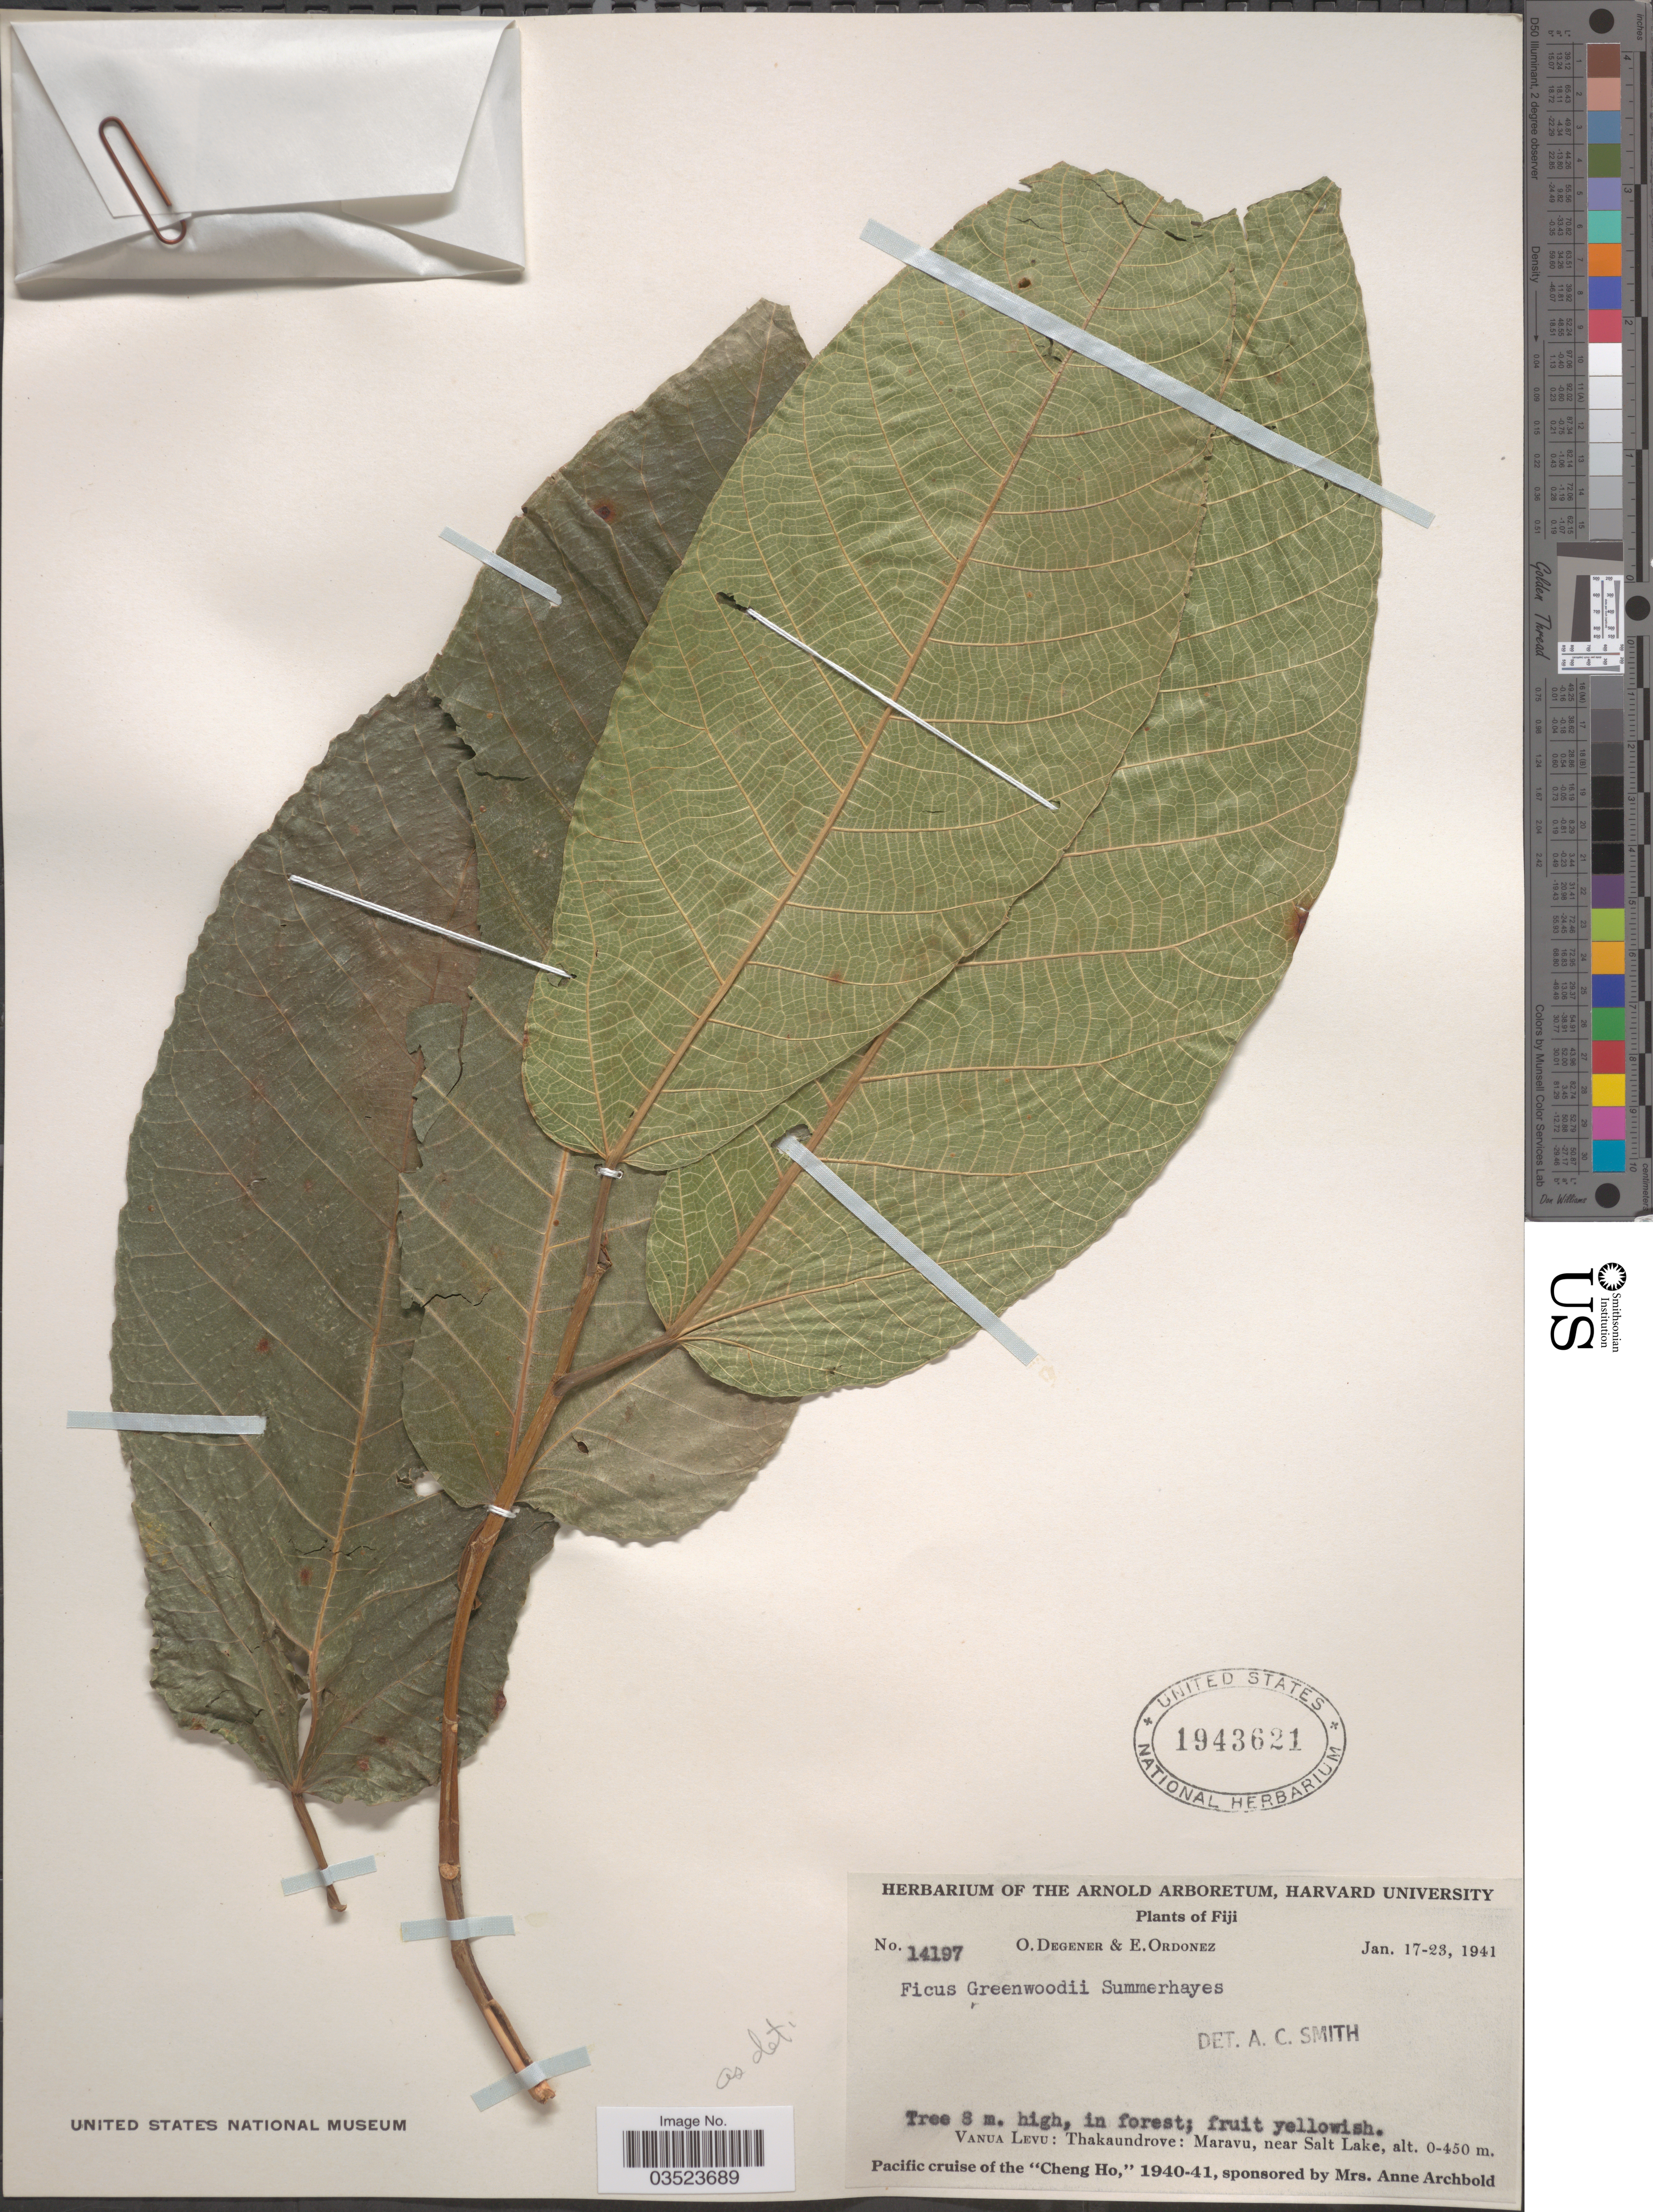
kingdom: Plantae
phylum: Tracheophyta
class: Magnoliopsida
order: Rosales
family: Moraceae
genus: Ficus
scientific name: Ficus greenwoodii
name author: Summerh.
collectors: O. Degener & E. Ordonez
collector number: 14197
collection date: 1941-01-17/1941-01-23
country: Fiji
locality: Vanua Levu: Thakaundrove: Maravu, near Salt Lake.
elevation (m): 0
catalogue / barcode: US 1943621